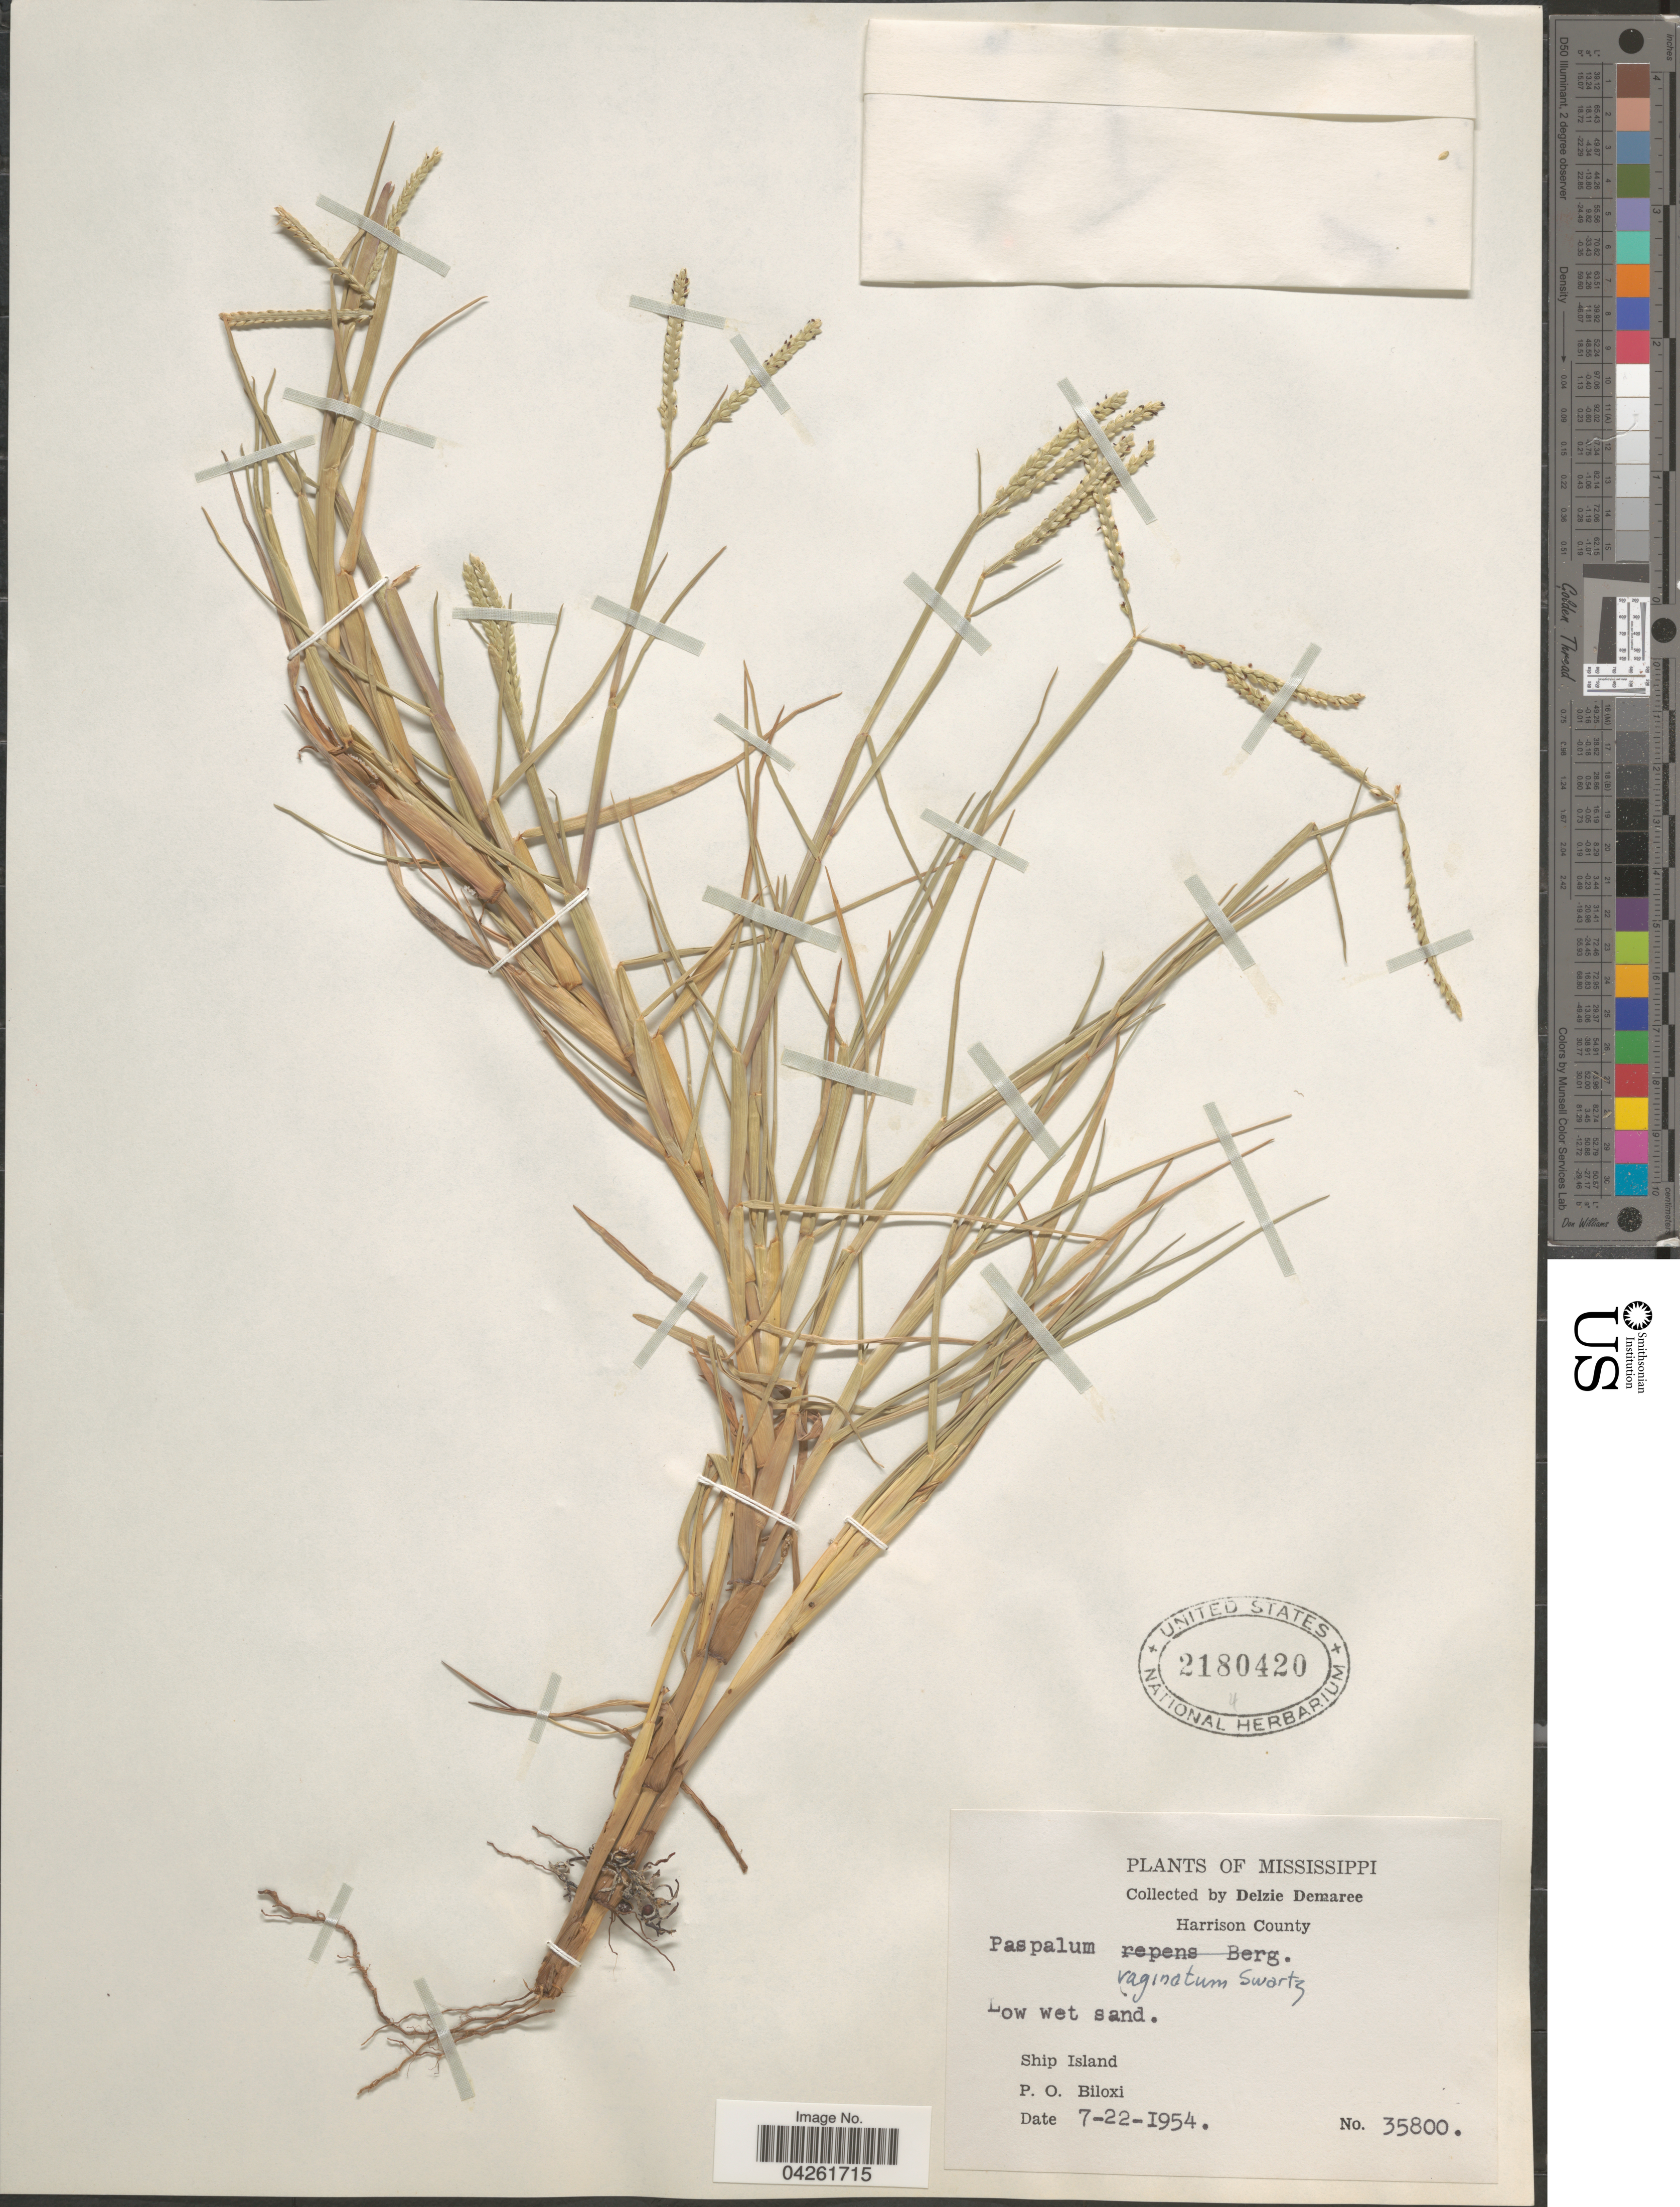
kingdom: Plantae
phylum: Tracheophyta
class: Liliopsida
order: Poales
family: Poaceae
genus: Paspalum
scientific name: Paspalum distichum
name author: L.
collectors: D. Demaree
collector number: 35800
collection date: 1954-07-22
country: United States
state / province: Mississippi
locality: Harrison County. Ship Island. P.O. Biloxi.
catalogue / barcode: US 2180420